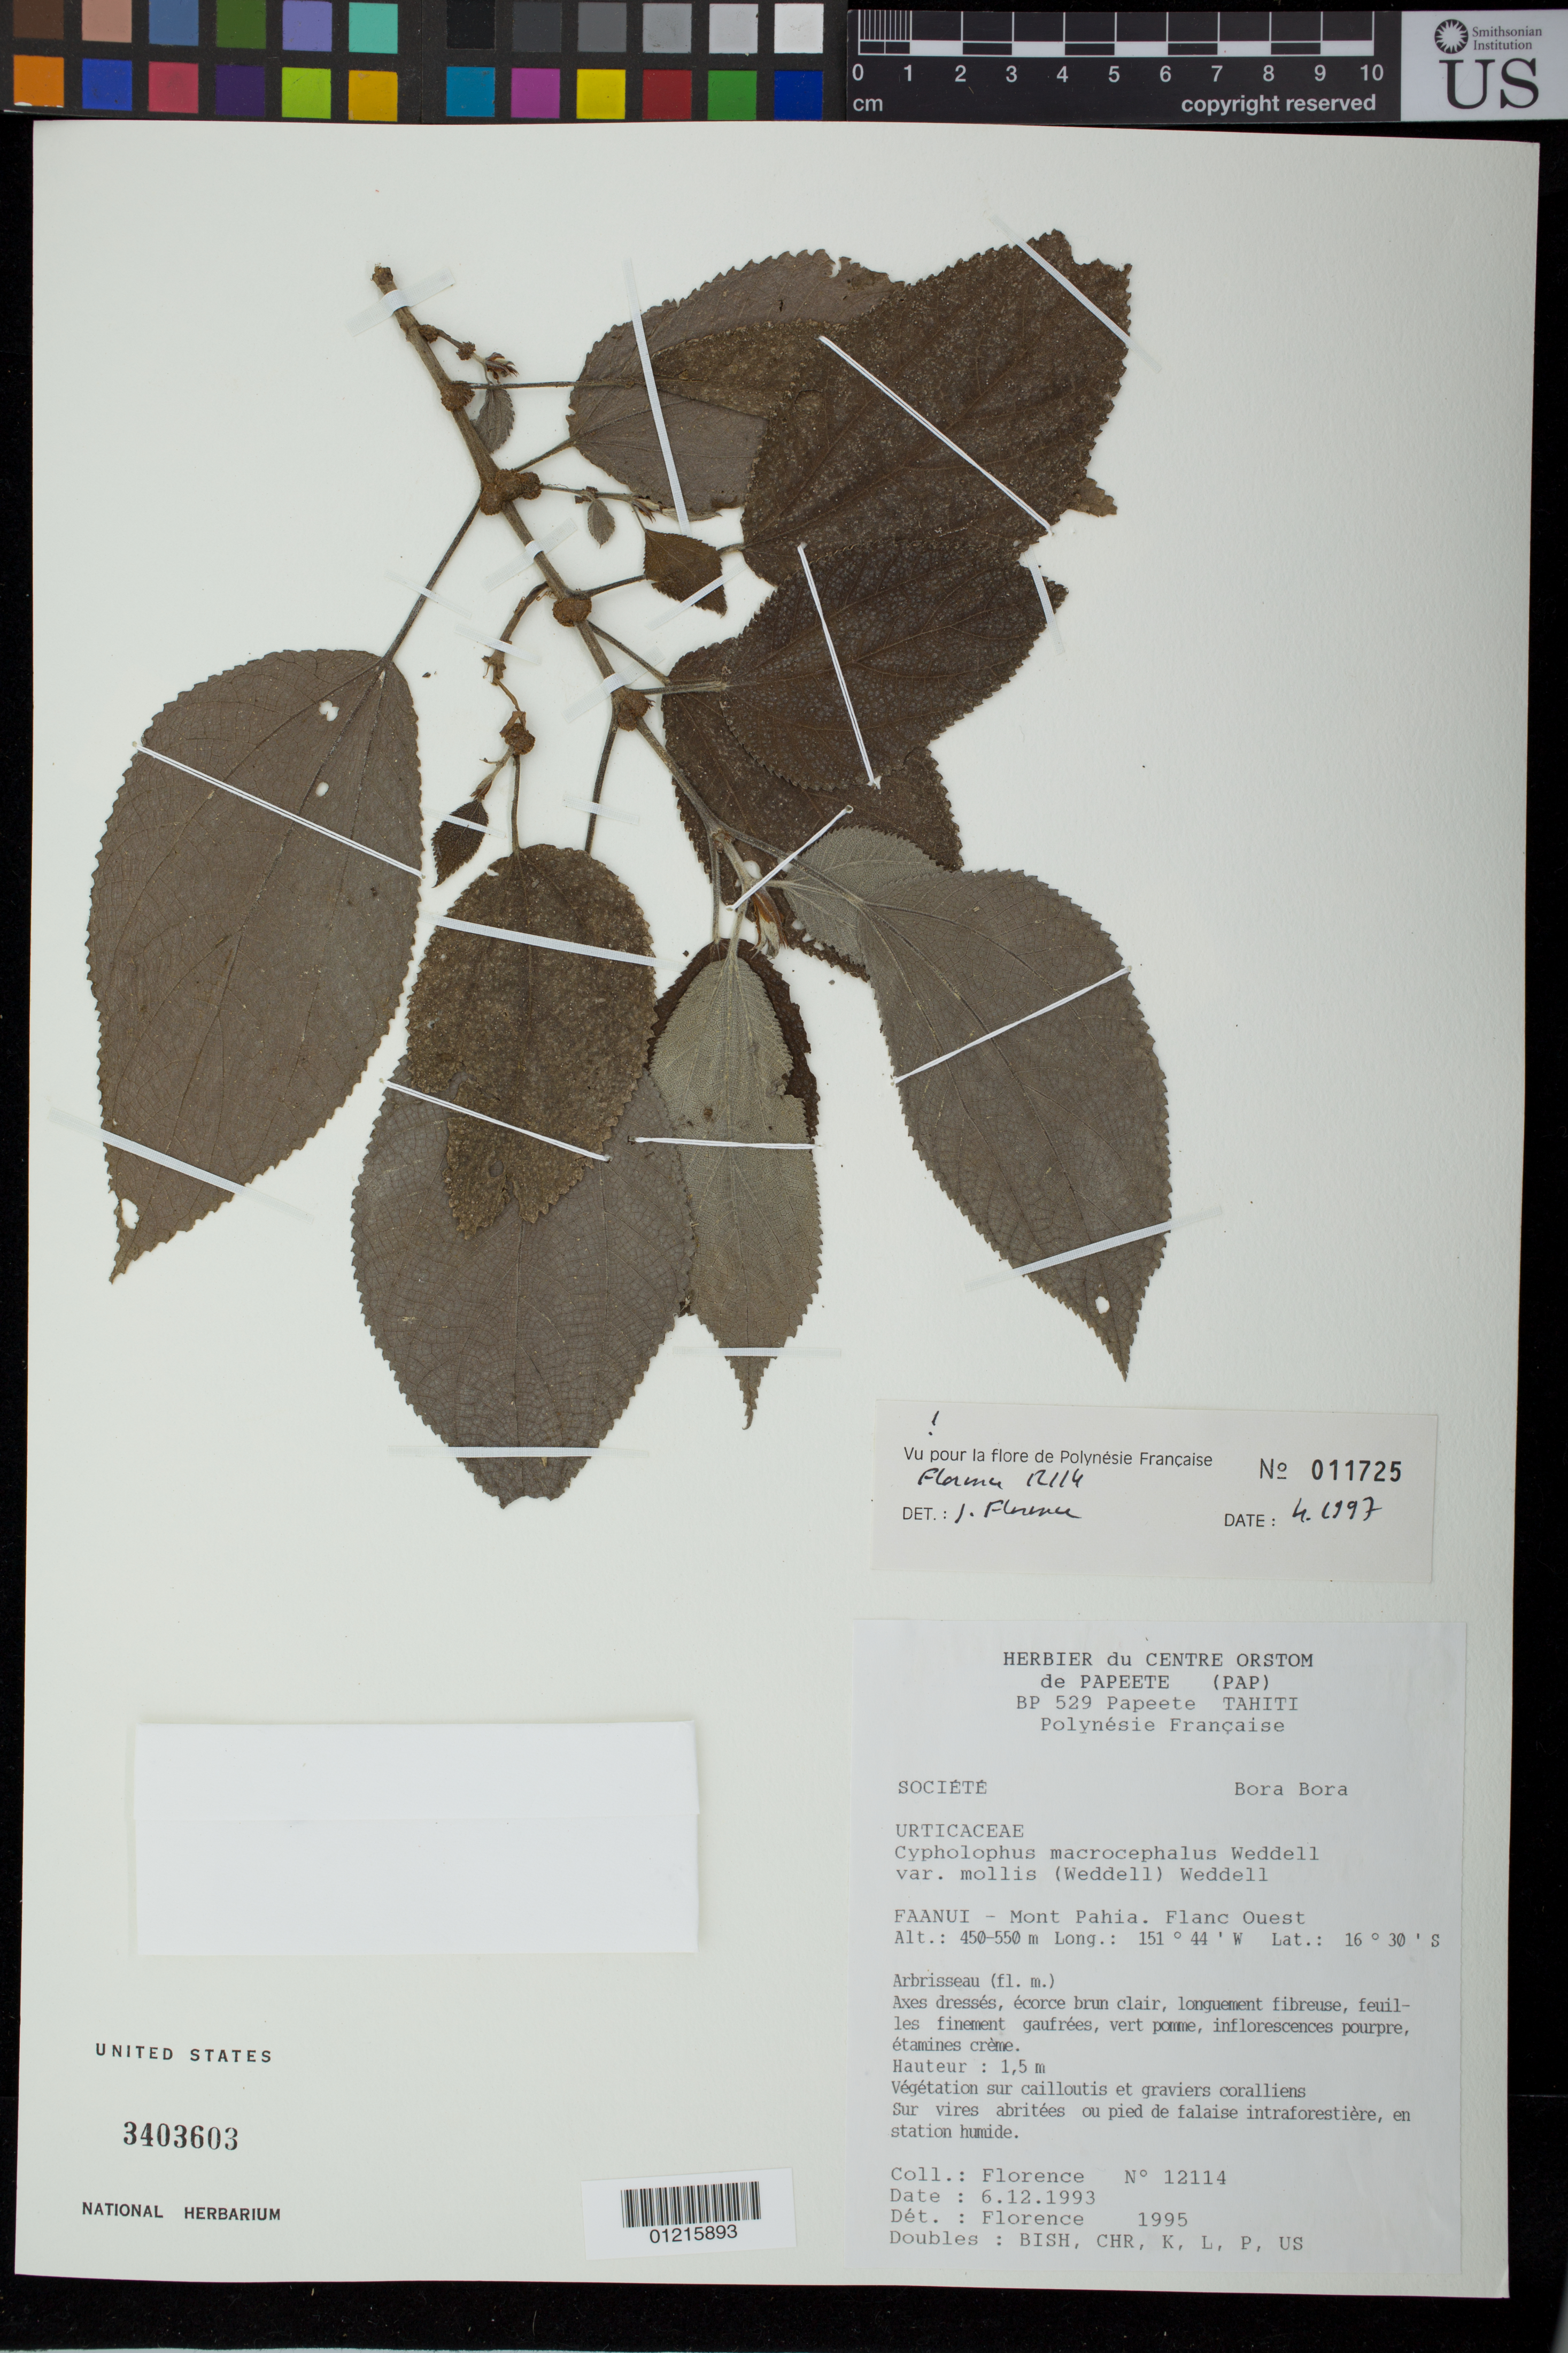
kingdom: Plantae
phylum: Tracheophyta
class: Magnoliopsida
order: Rosales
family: Urticaceae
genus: Cypholophus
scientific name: Cypholophus macrocephalus var. mollis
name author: (Wedd.) Wedd.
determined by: Florence, J.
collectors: J. Florence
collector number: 12114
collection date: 1993-12-12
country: French Polynesia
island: Bora Bora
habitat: en station humide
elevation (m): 450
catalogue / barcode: US 3403603